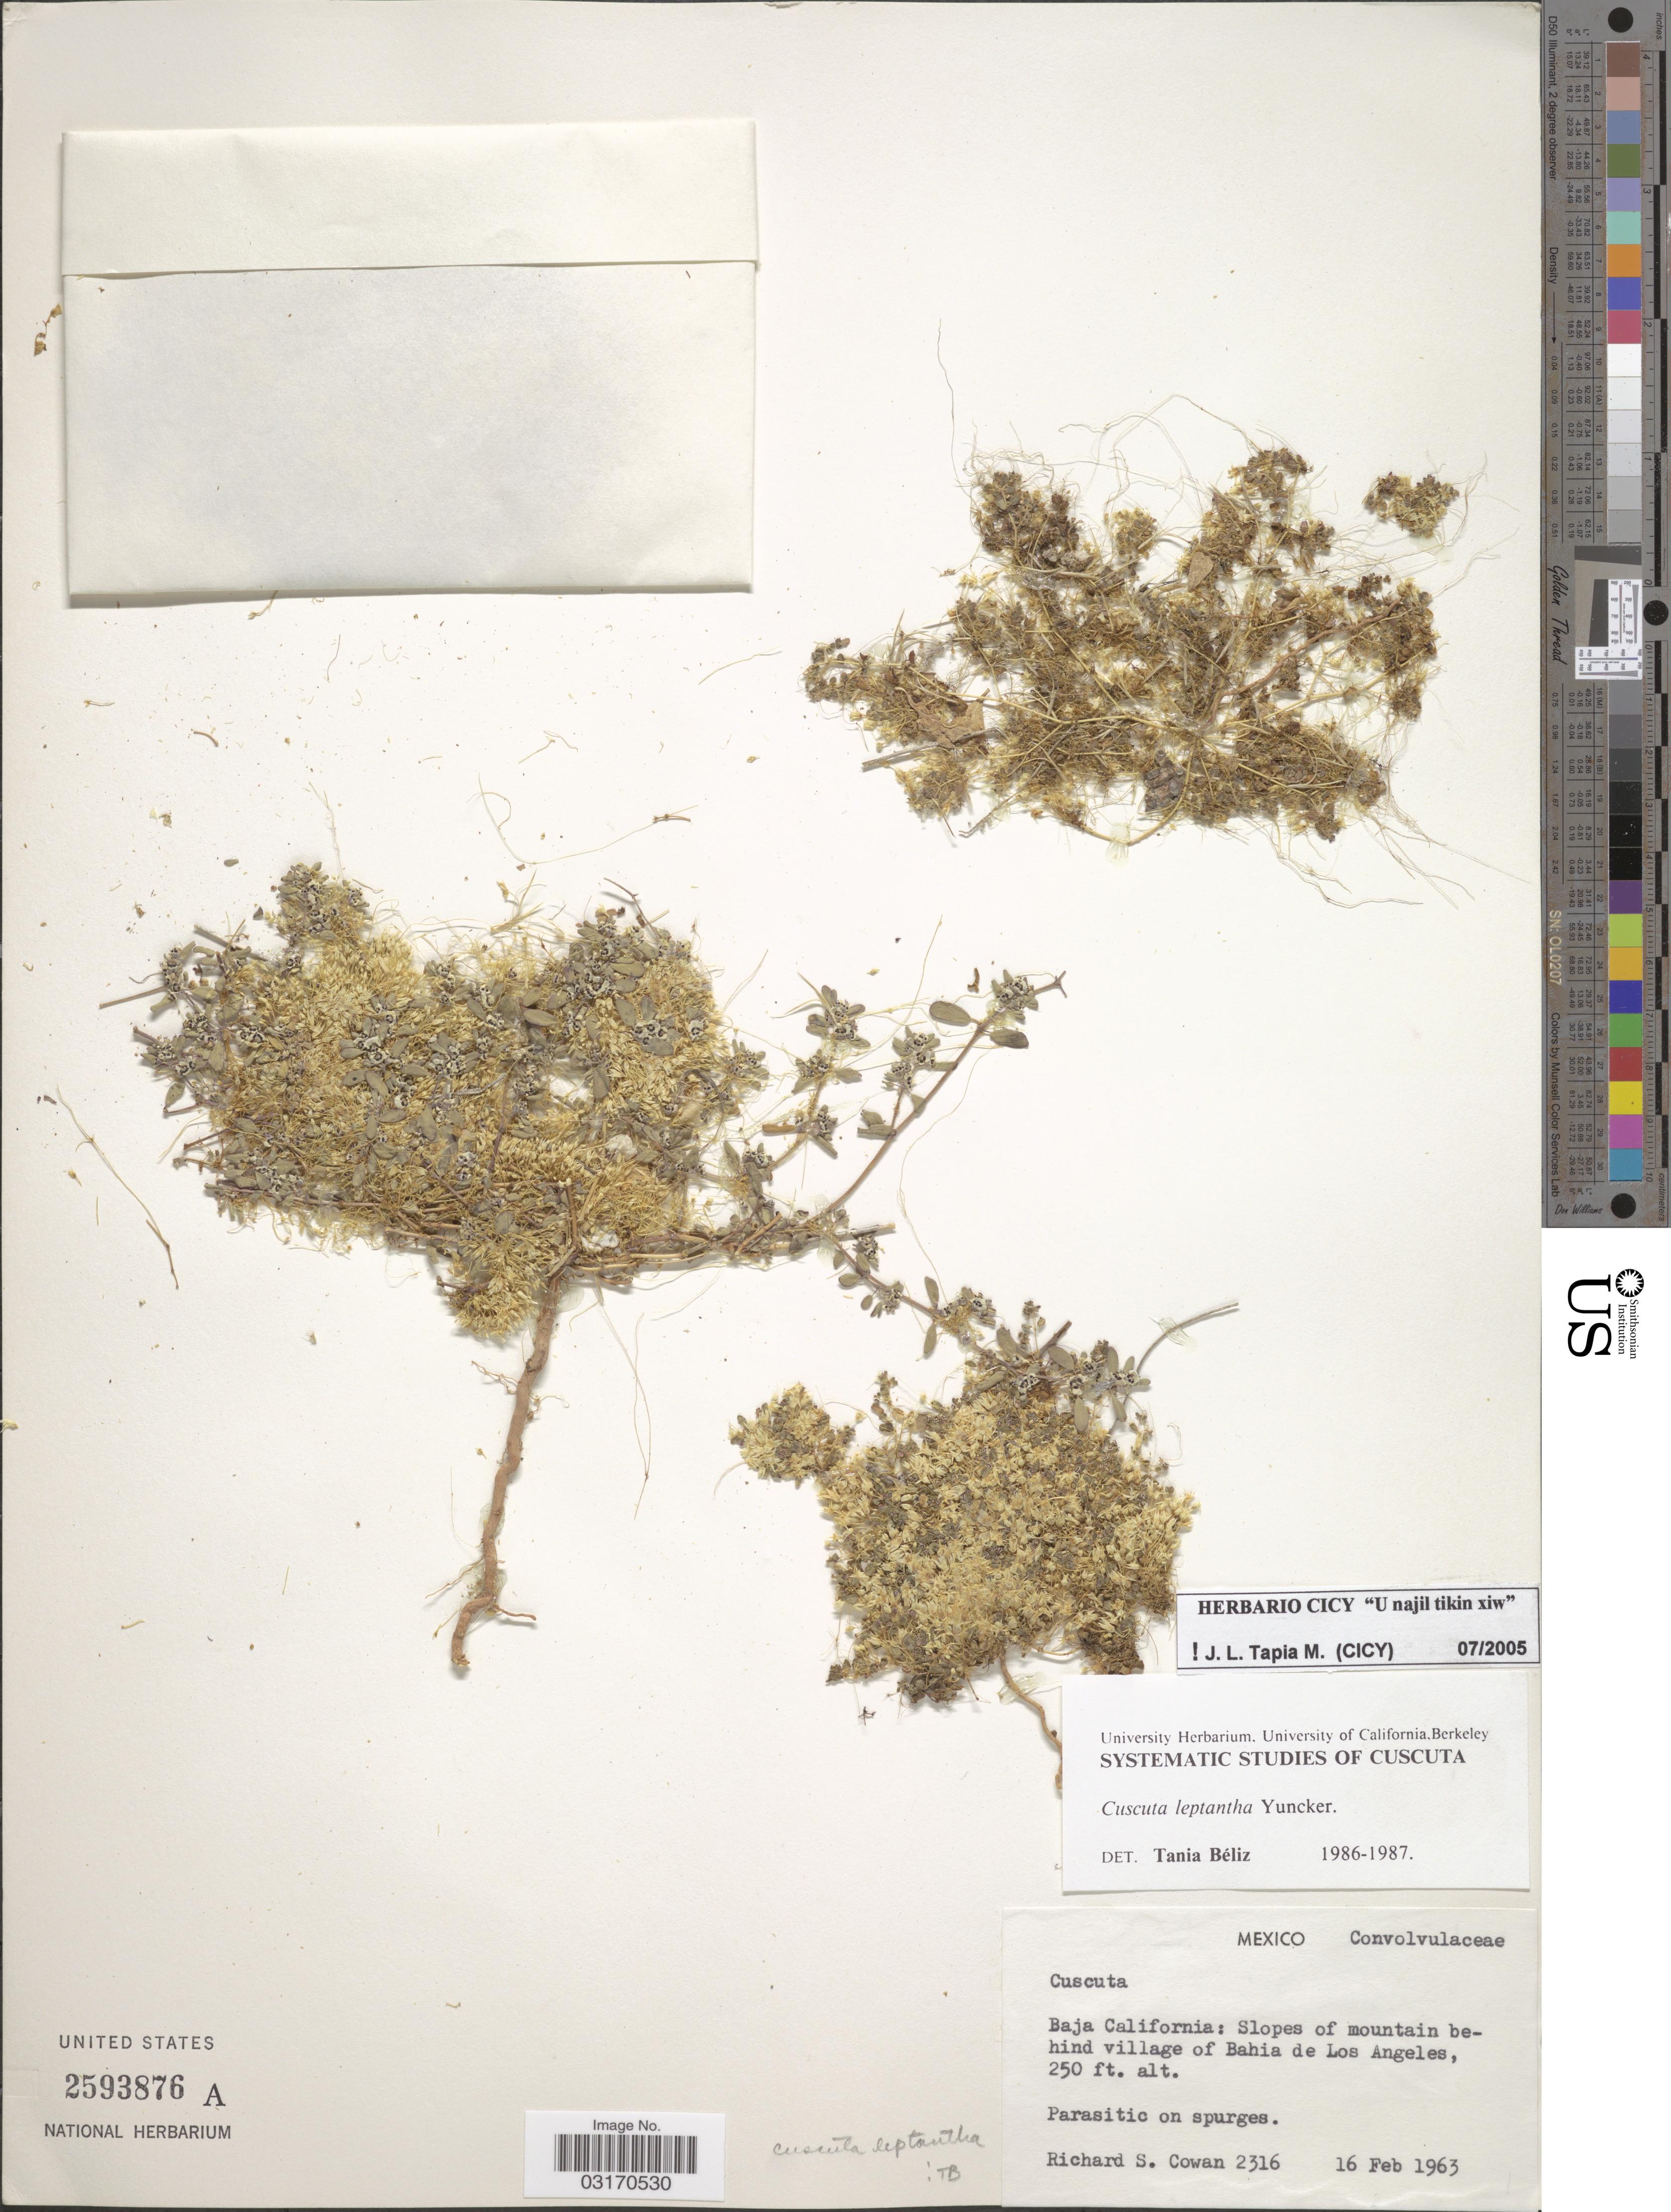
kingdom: Plantae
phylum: Tracheophyta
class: Magnoliopsida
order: Solanales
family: Convolvulaceae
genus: Cuscuta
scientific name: Cuscuta leptantha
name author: Engelm.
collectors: R. S. Cowan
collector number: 2316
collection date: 1963-02-16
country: Mexico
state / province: Baja California Norte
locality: Slopes of mountain behind village of Bahia de Los Angeles.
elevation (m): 76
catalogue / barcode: US 2593876A